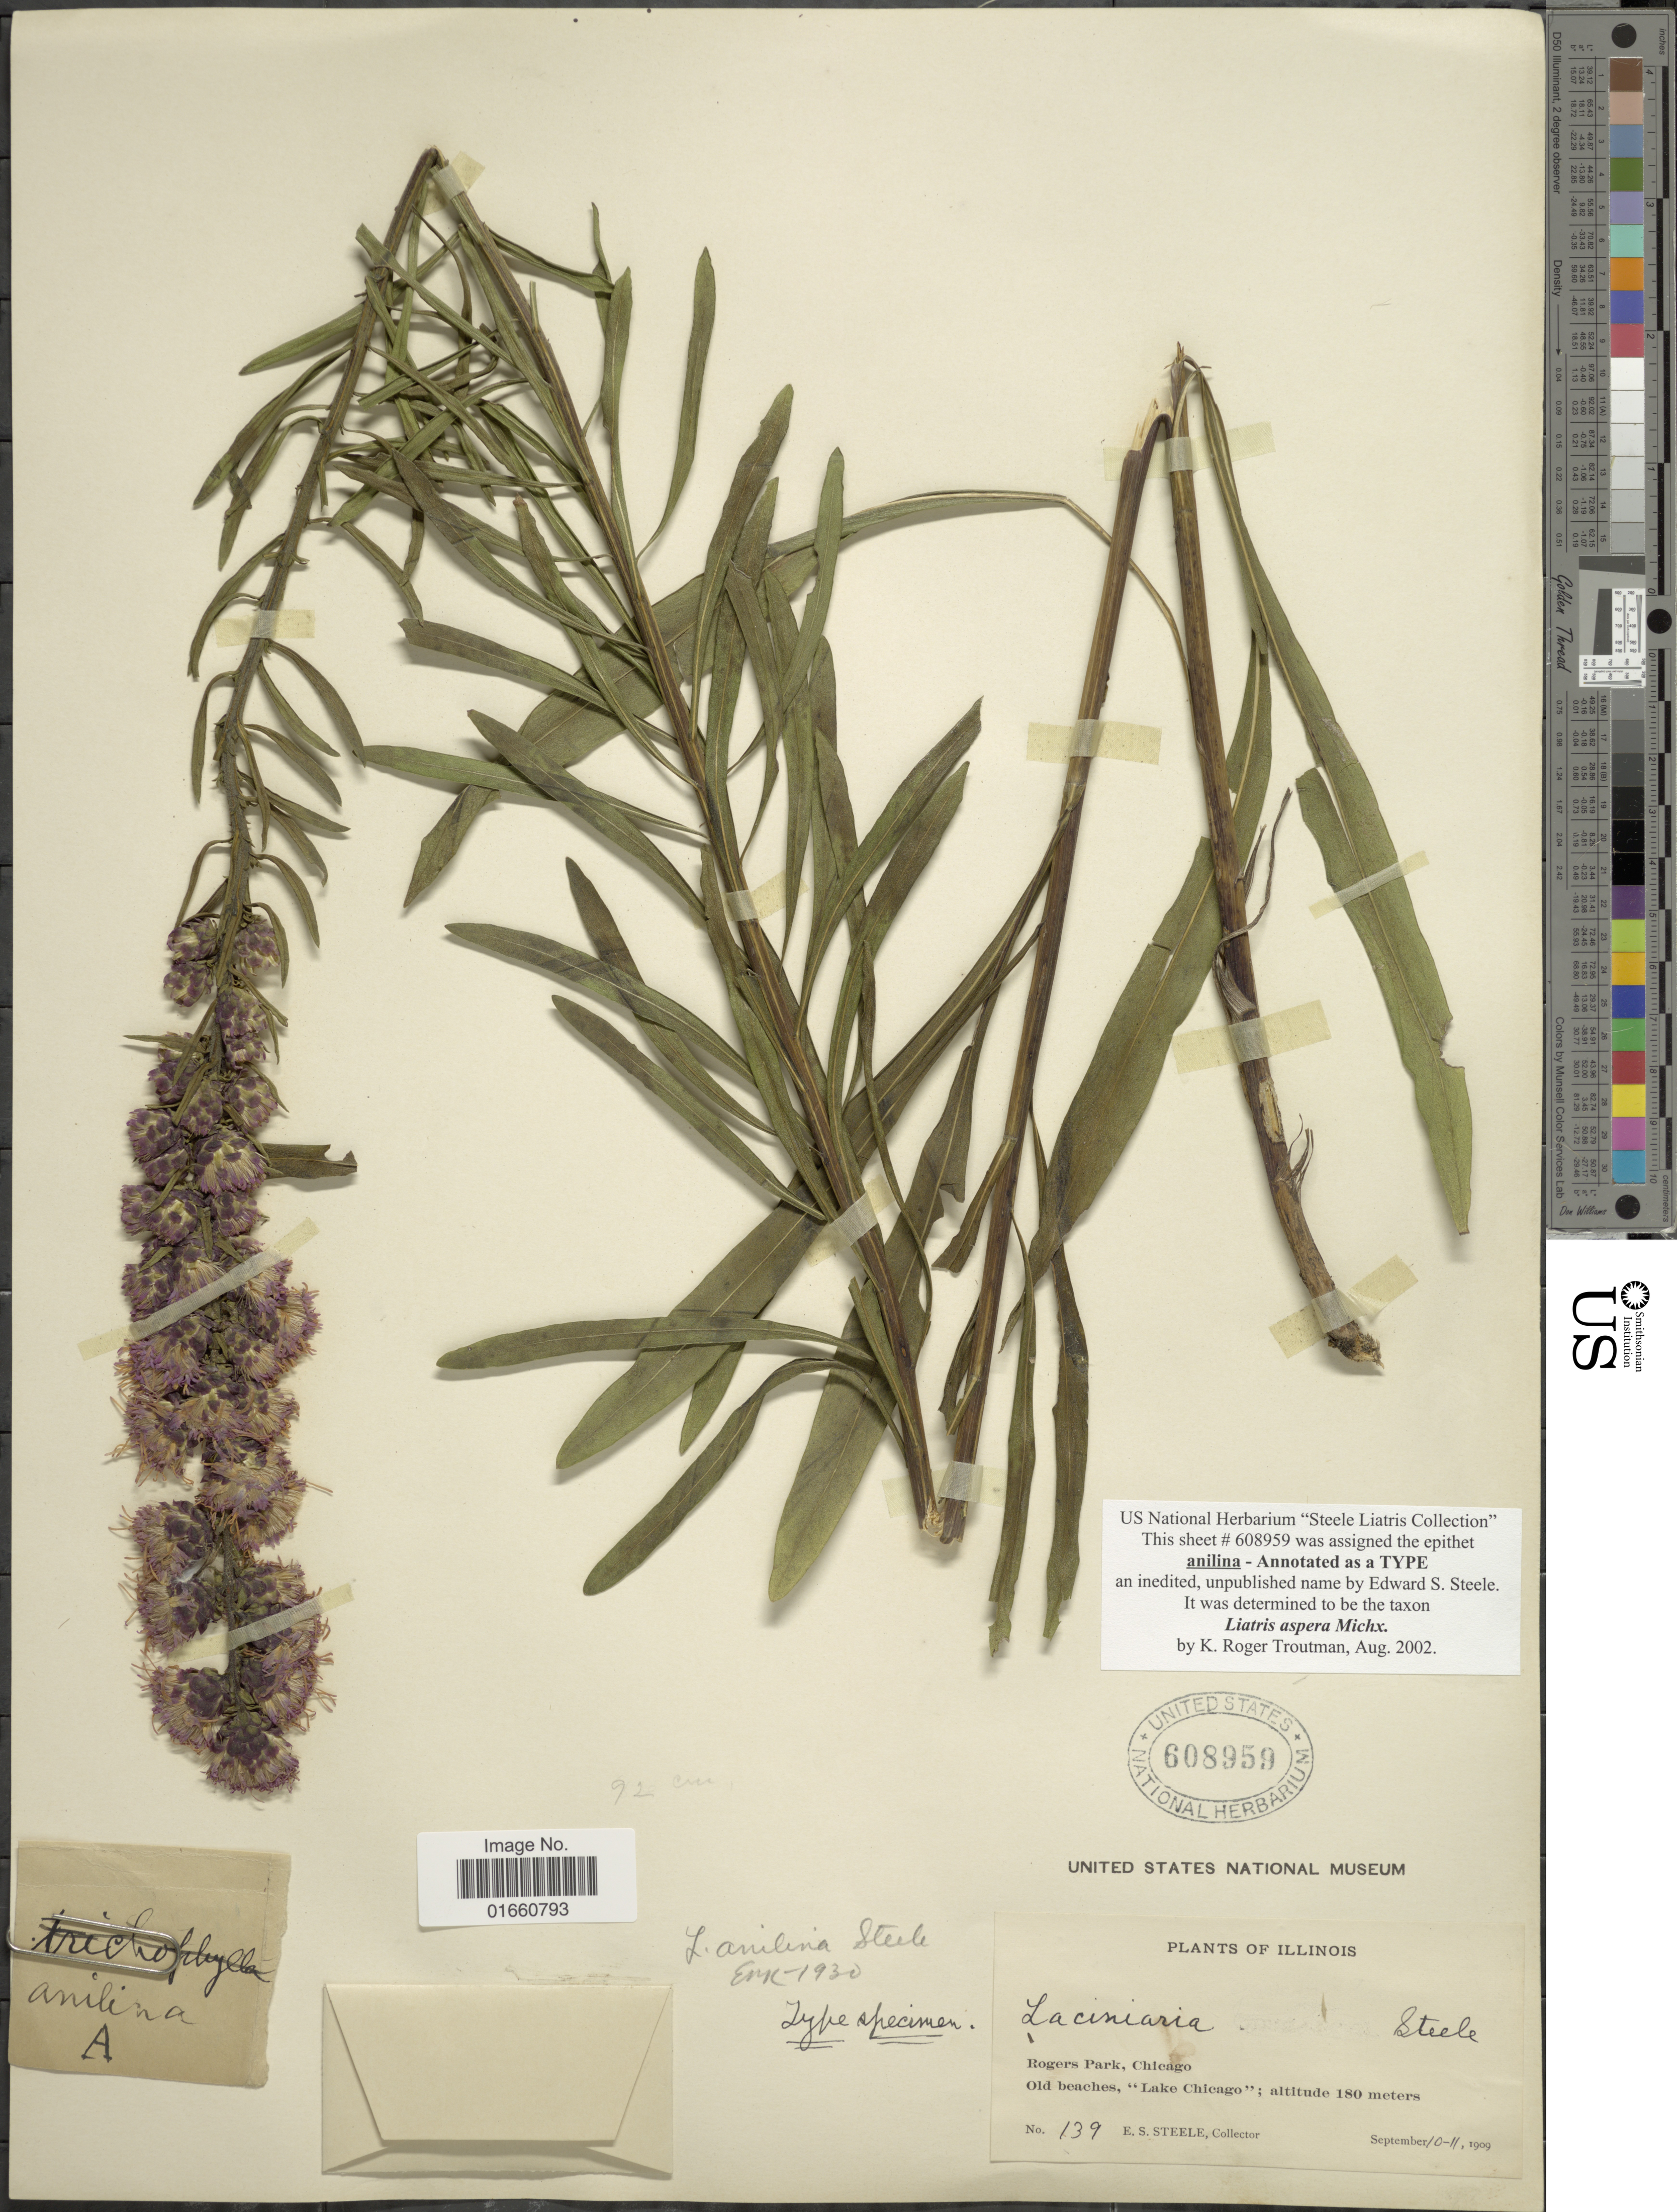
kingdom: Plantae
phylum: Tracheophyta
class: Magnoliopsida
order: Asterales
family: Asteraceae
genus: Liatris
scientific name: Liatris aspera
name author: Michx.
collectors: E. Steele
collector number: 139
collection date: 1909-09-10/1909-09-11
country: United States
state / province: Illinois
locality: Rogers Park, Chicago, old beaches, "Lake Chicago"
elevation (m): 180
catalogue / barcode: US 608959